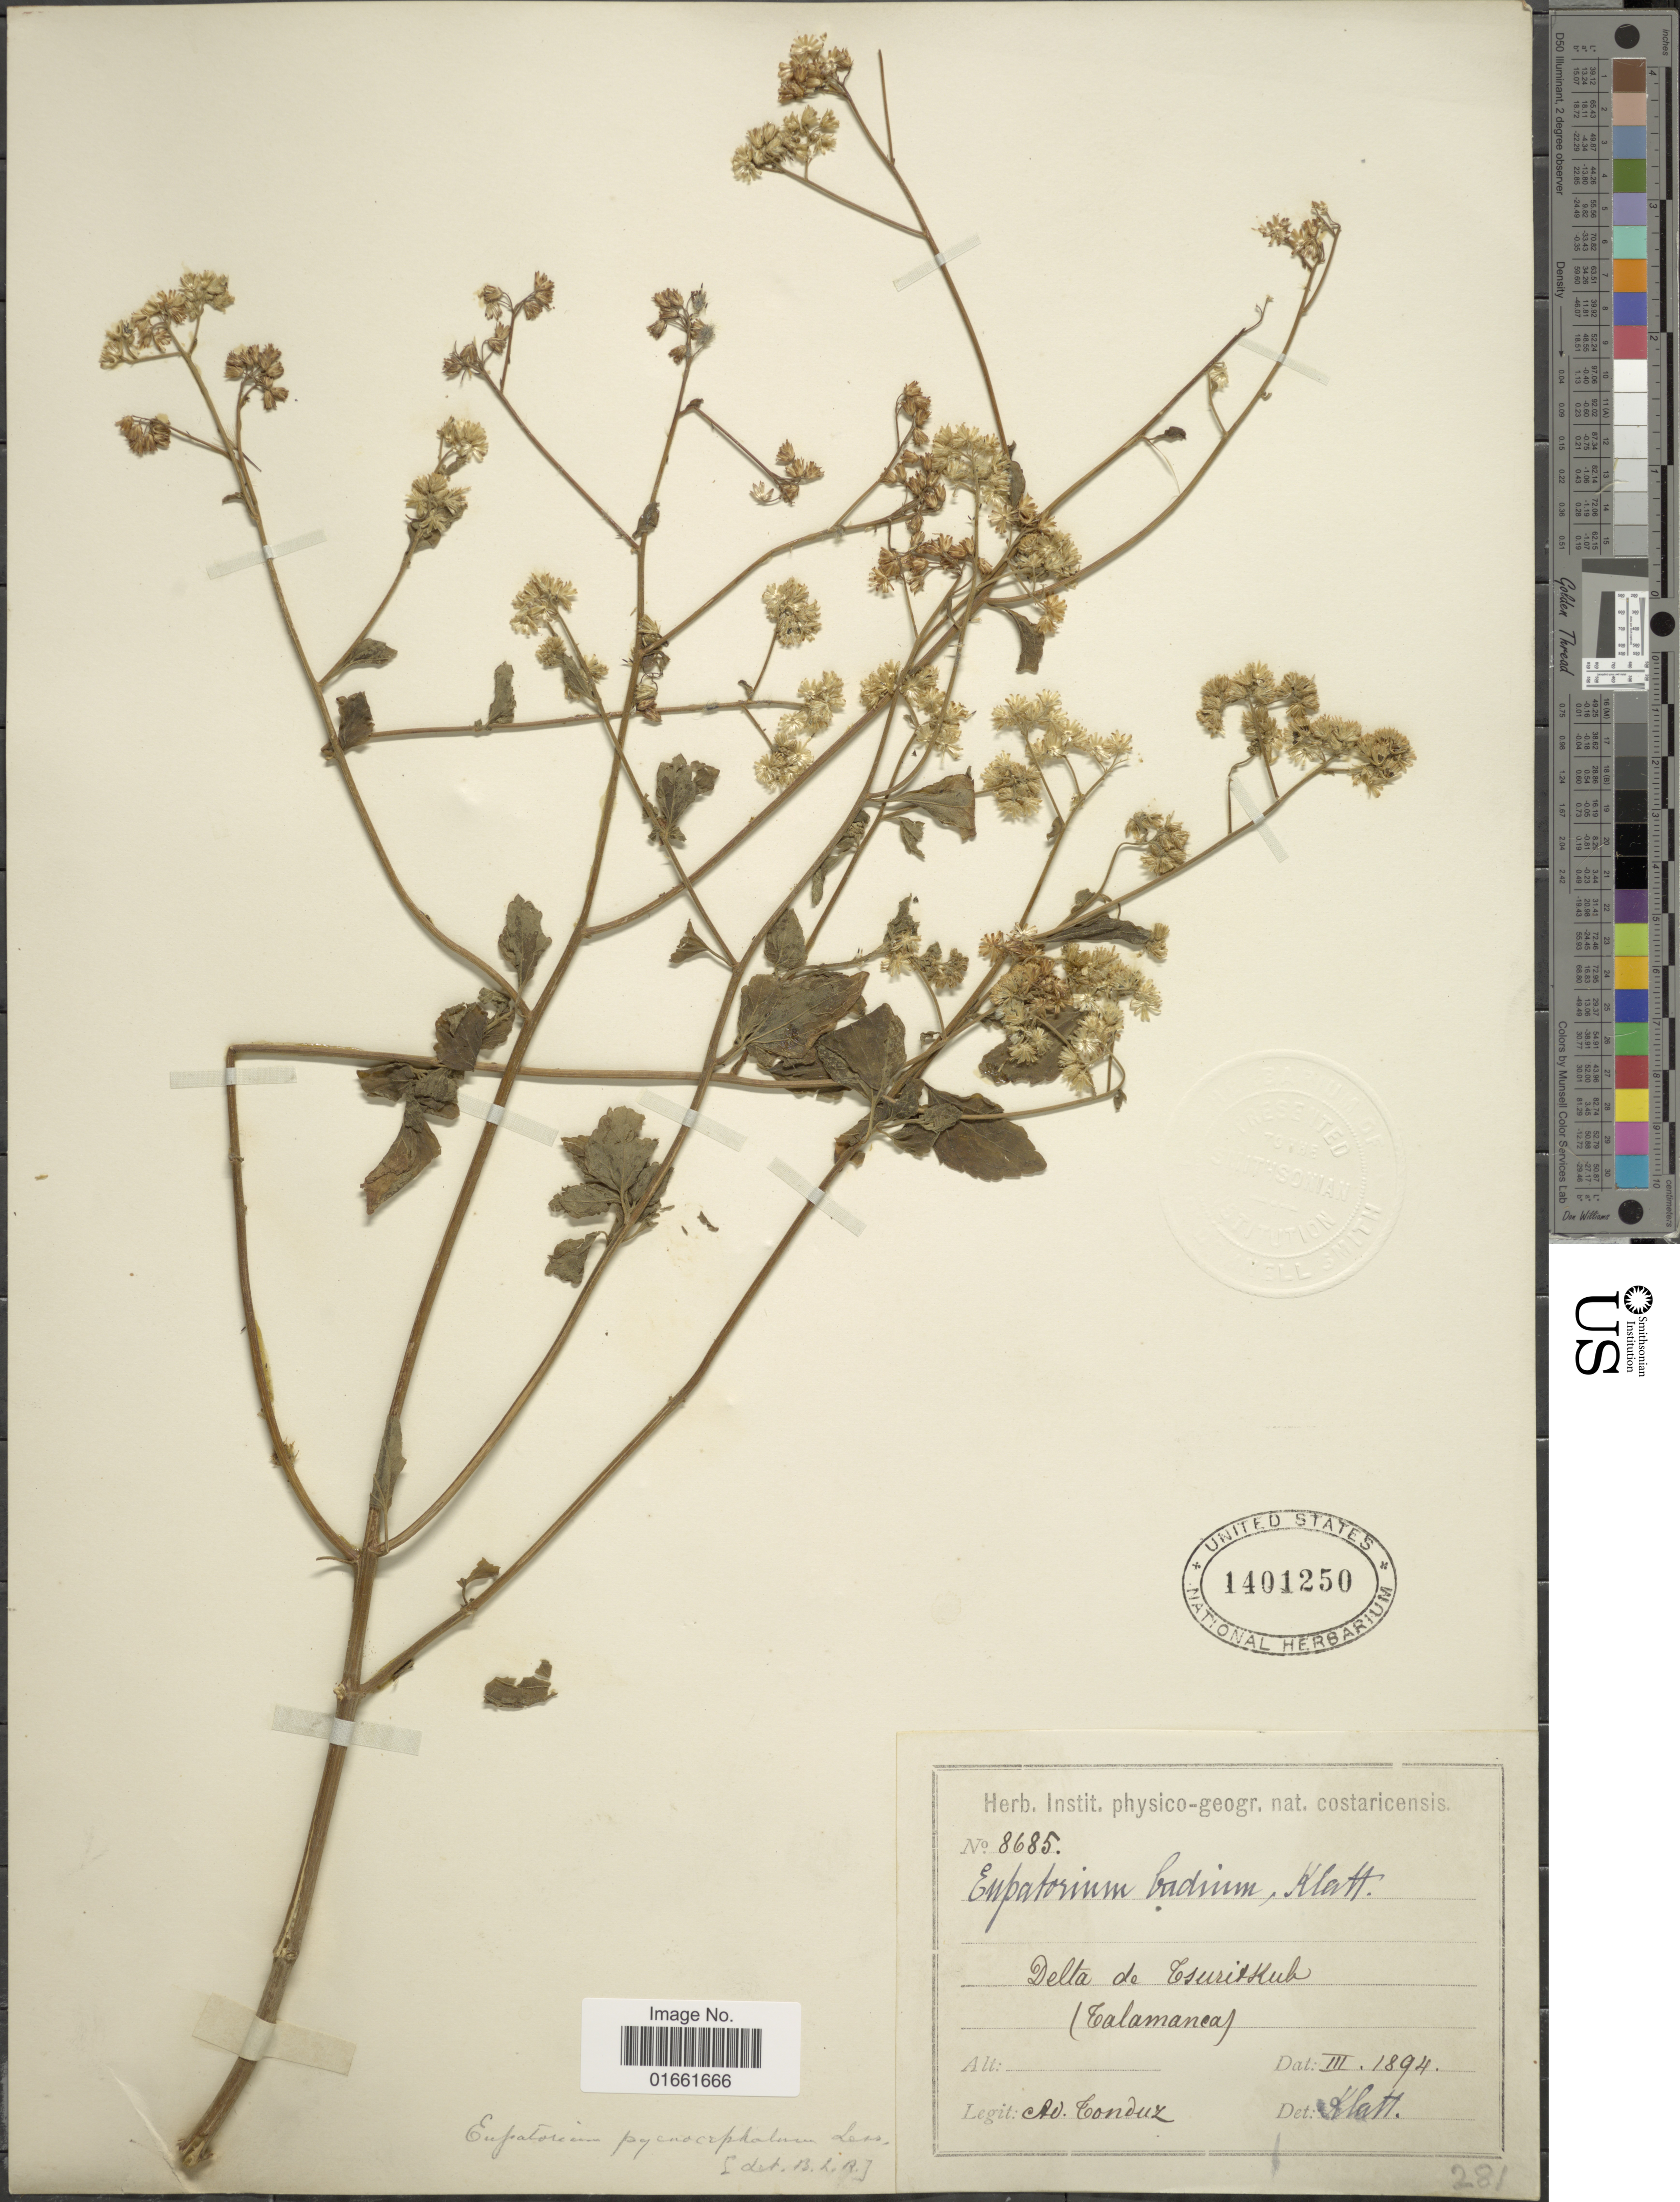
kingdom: Plantae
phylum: Tracheophyta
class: Magnoliopsida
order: Asterales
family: Asteraceae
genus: Fleischmannia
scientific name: Fleischmannia pratensis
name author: (Klatt) R.M. King & H. Rob.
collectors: A. Tonduz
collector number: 8685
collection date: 1894-03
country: Costa Rica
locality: Talamanca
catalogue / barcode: US 1401250